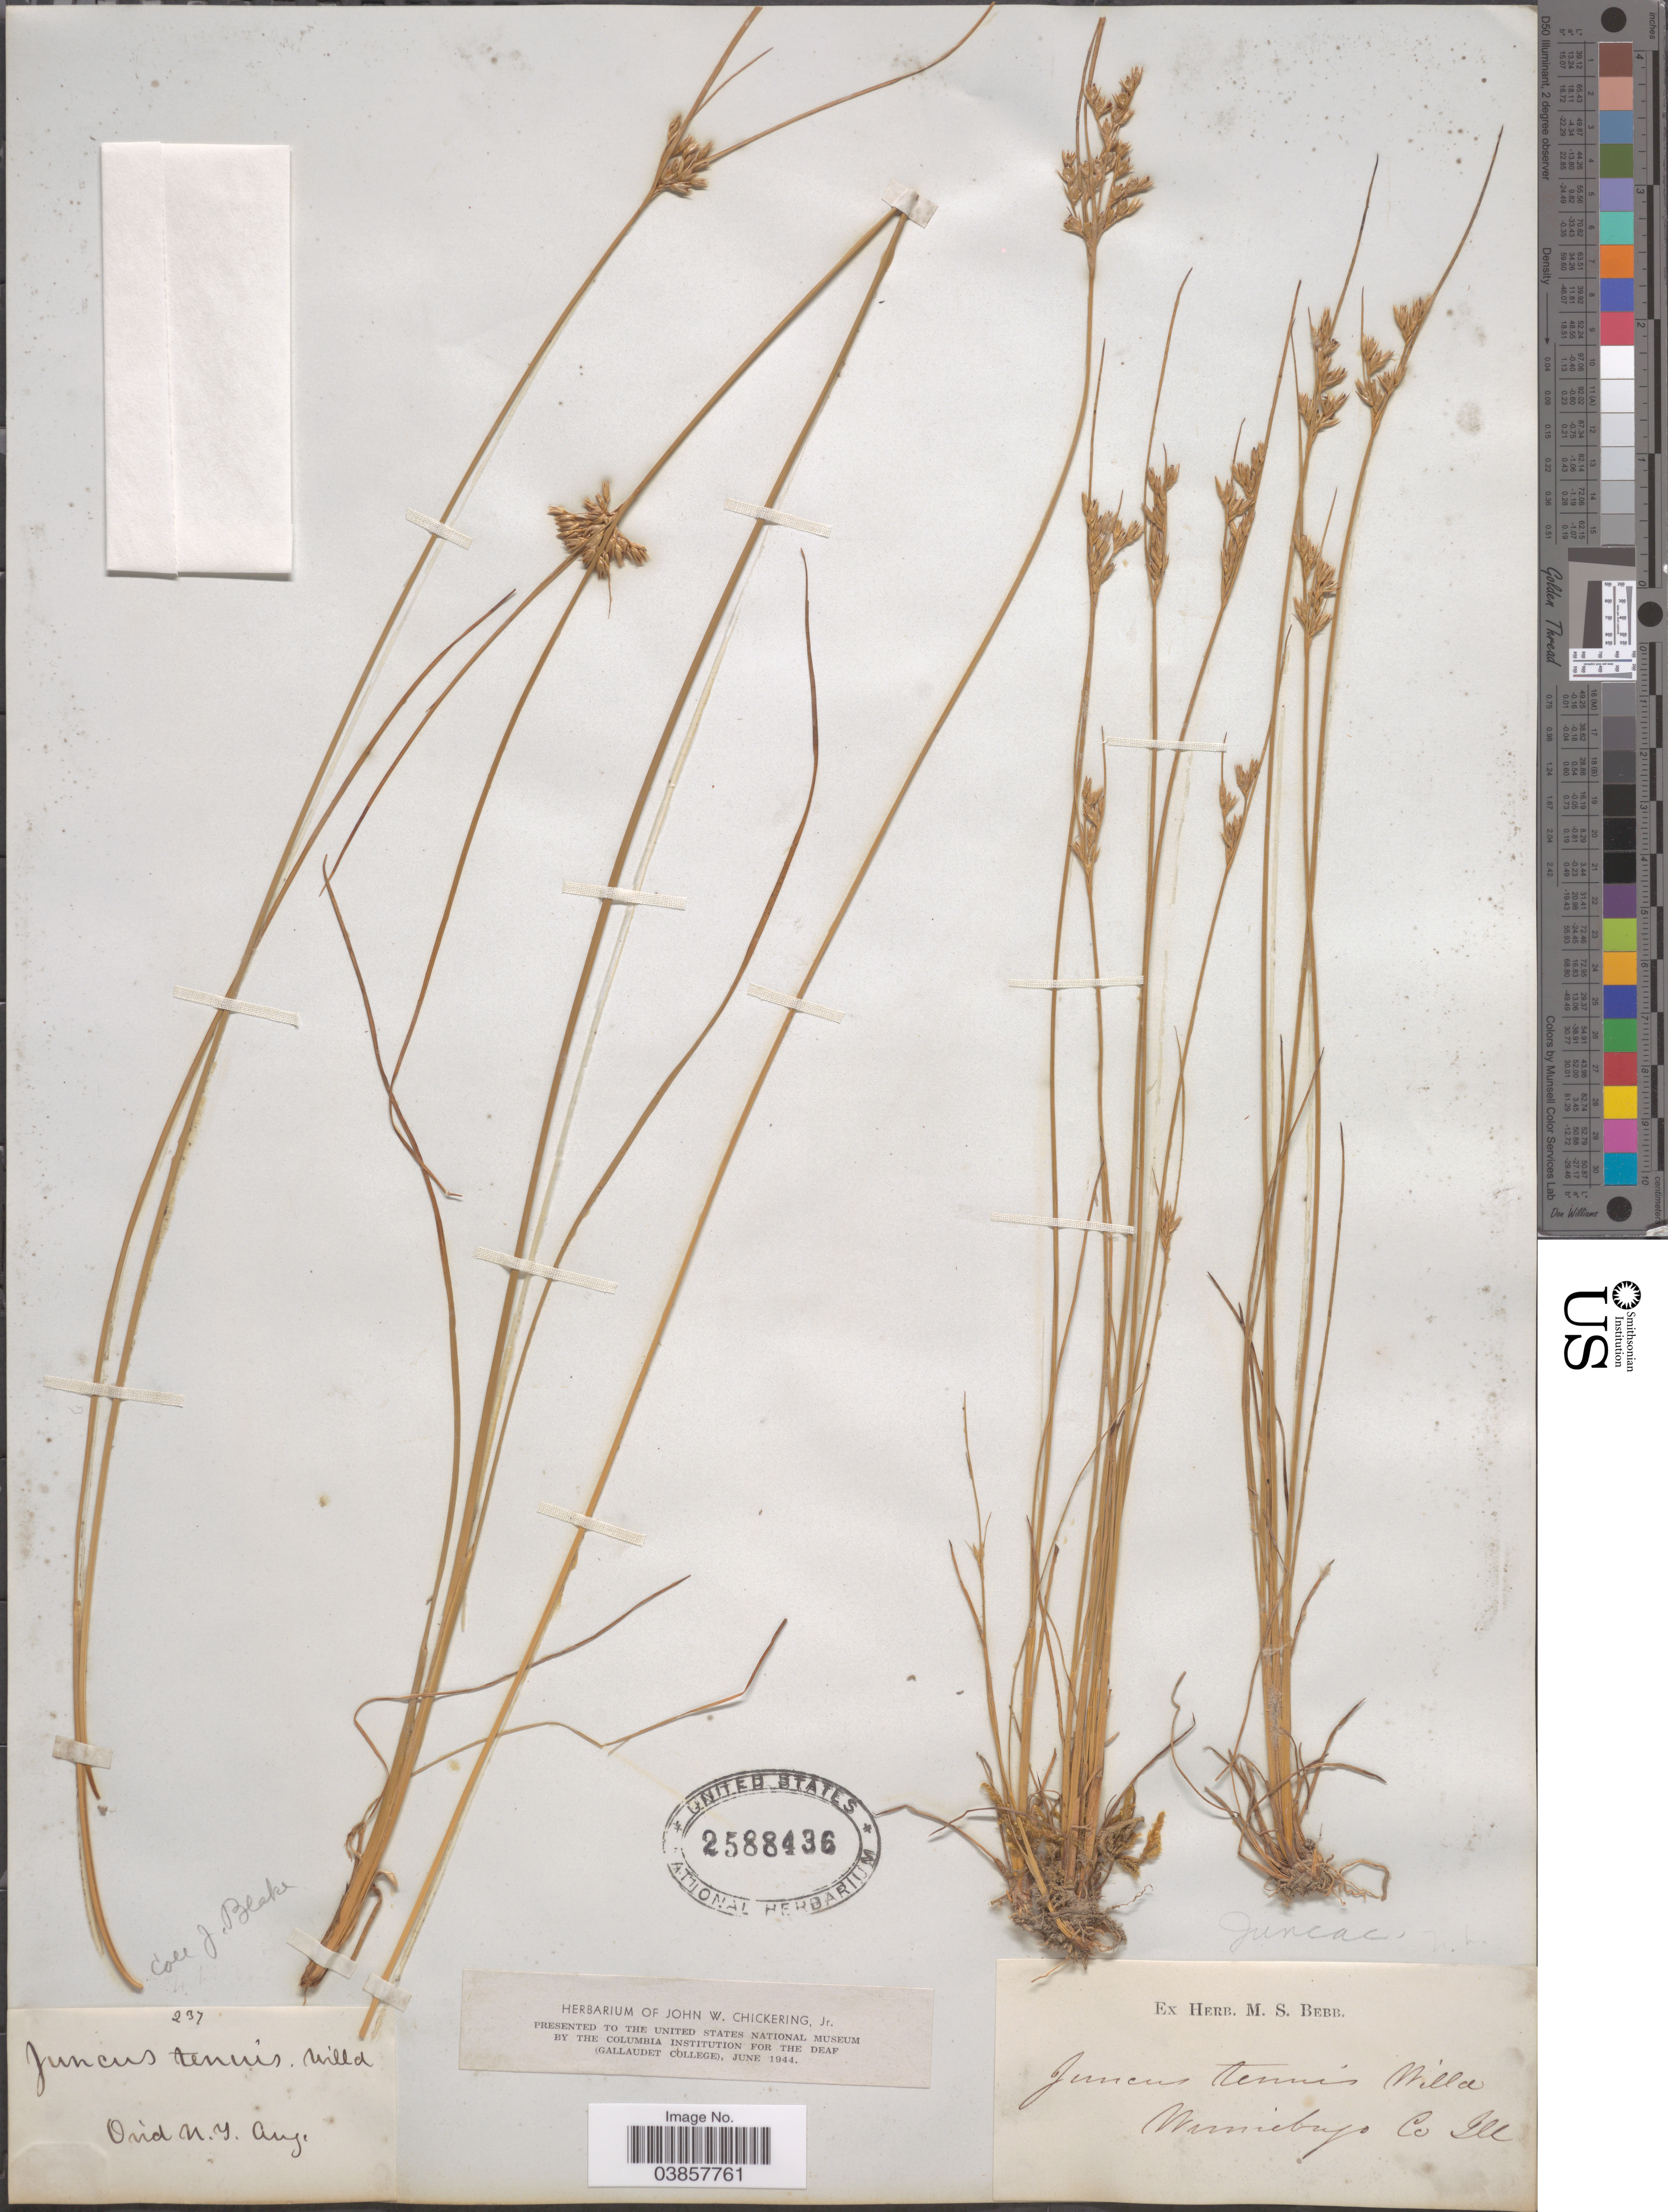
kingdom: Plantae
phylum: Tracheophyta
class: Liliopsida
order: Poales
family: Juncaceae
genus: Juncus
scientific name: Juncus tenuis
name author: Willd.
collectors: ex Herb. M. S. Bebb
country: United States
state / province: Illinois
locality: Winnebago.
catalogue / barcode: US 2588436-2